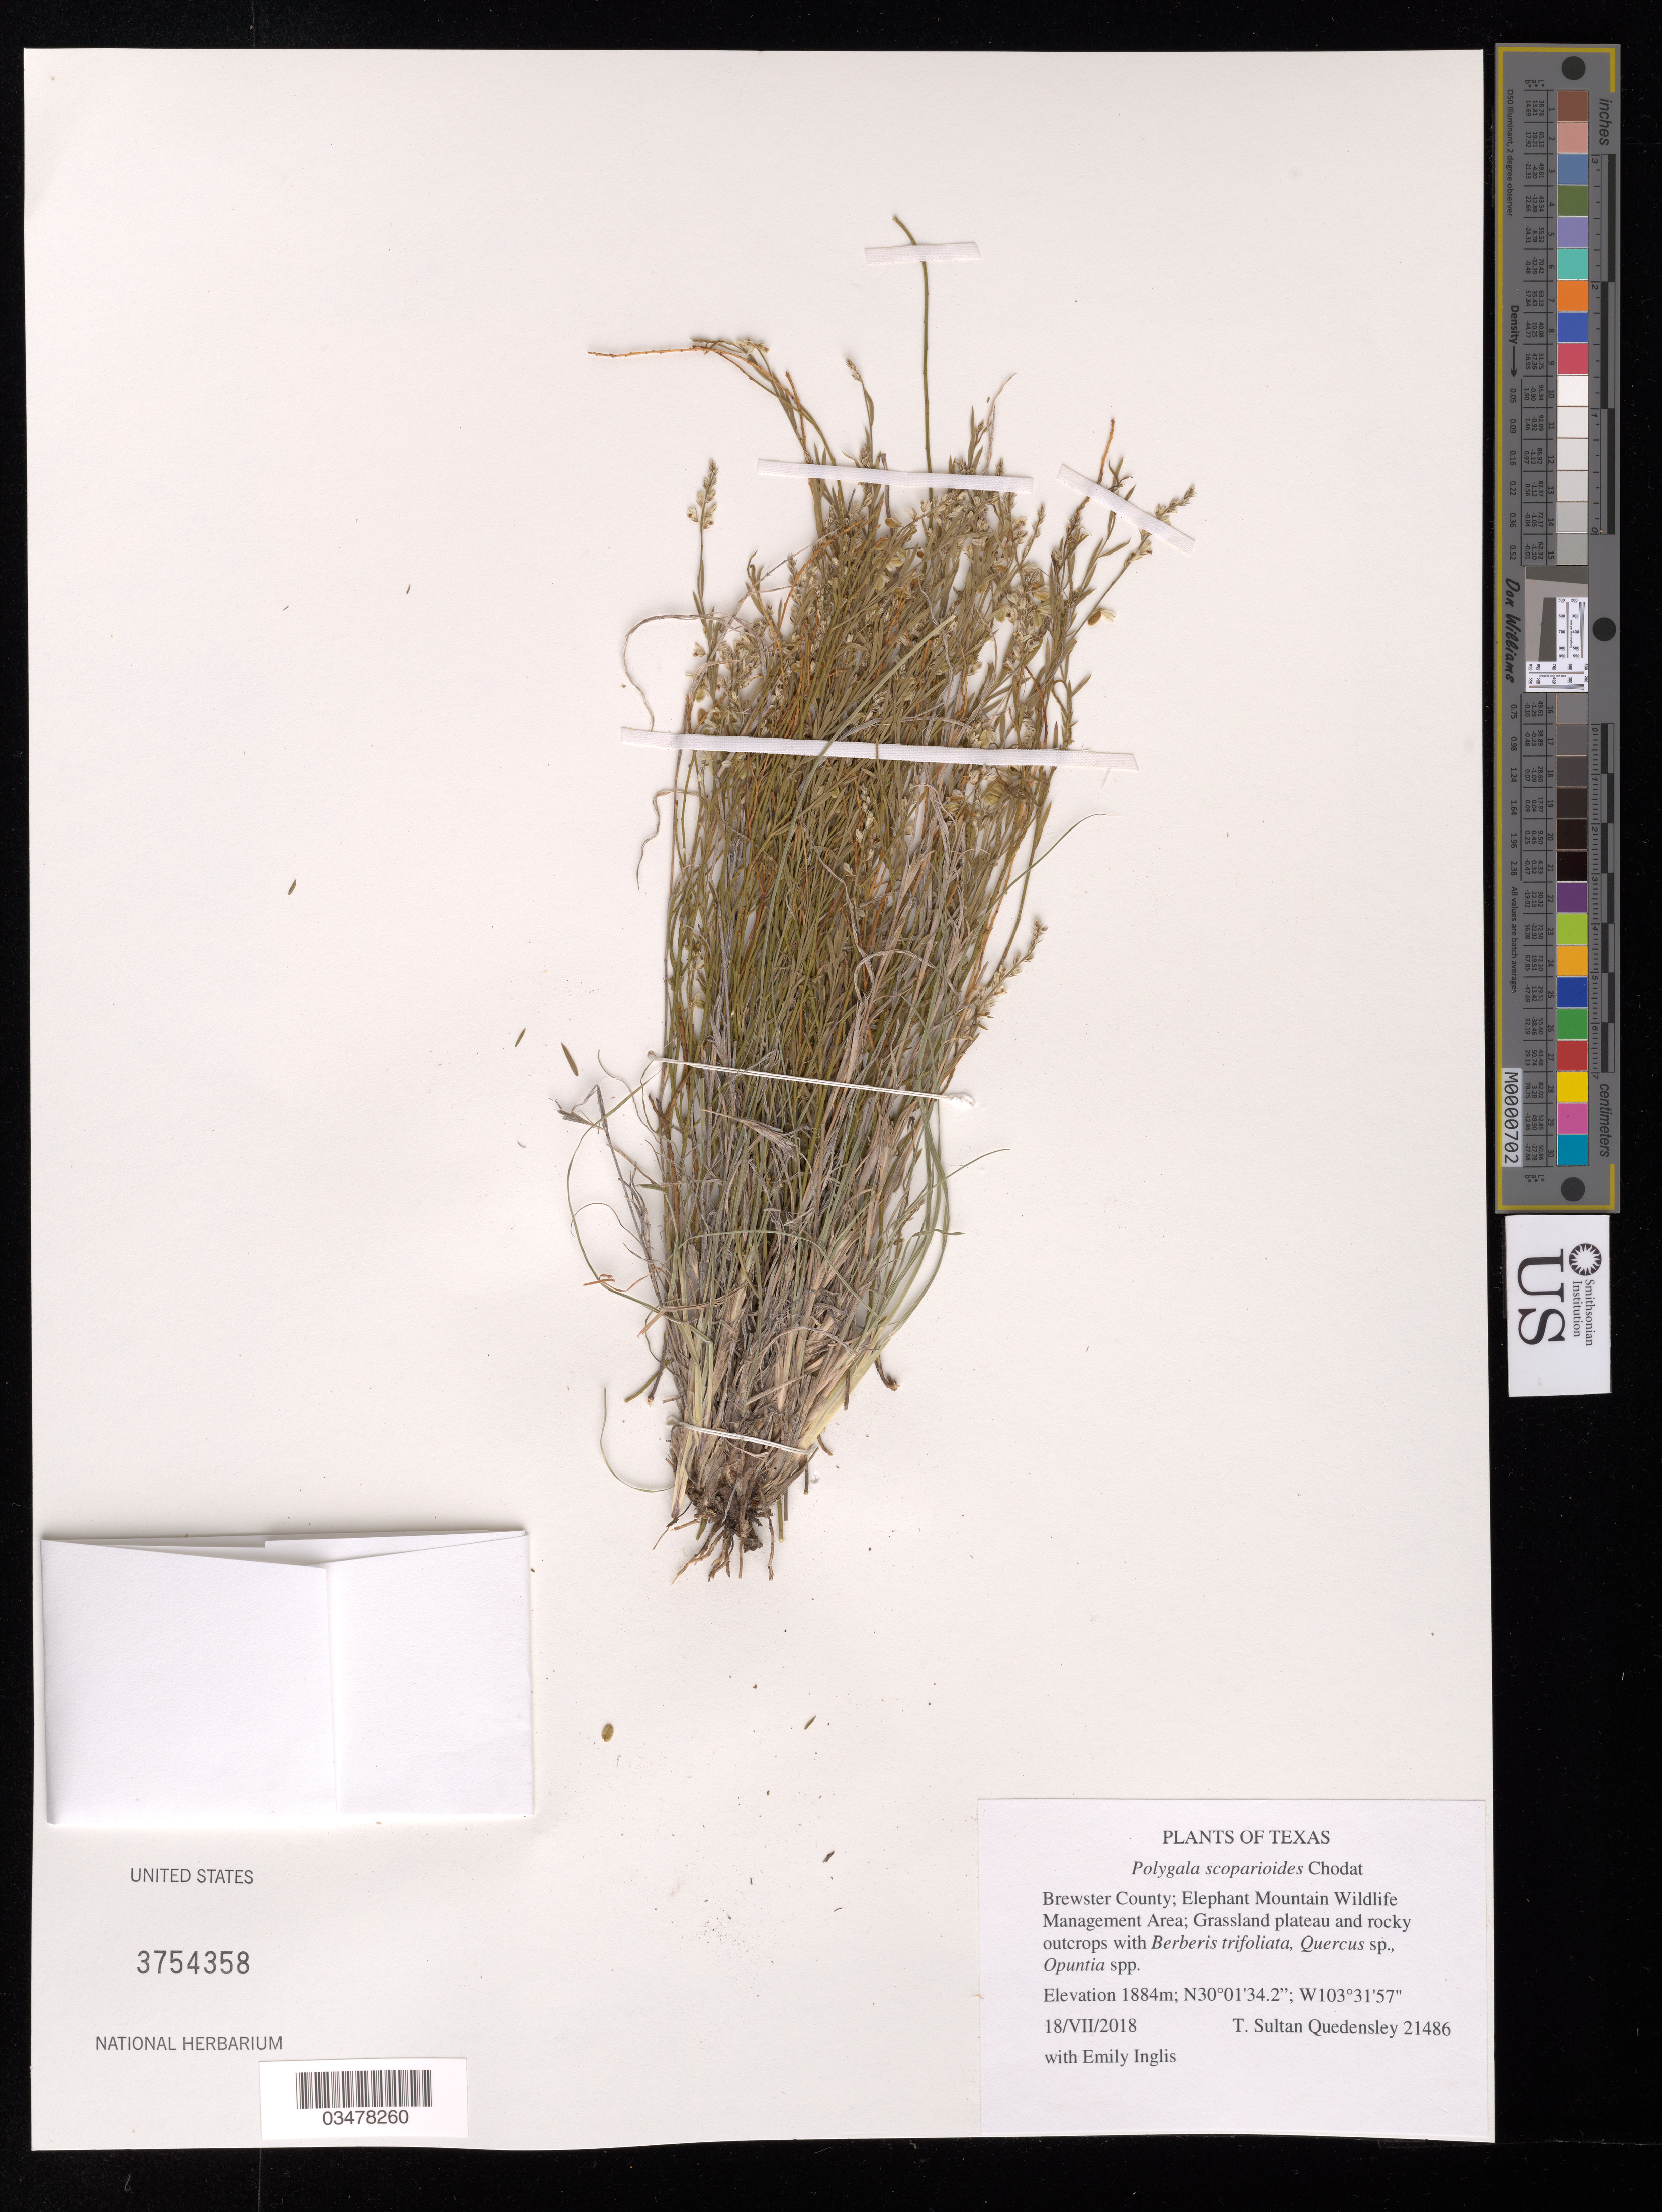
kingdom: Plantae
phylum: Tracheophyta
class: Magnoliopsida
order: Fabales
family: Polygalaceae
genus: Polygala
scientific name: Polygala scoparioides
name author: Chodat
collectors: T. S. Quedensley & E. Inglis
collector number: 21486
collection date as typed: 18 Jul 2018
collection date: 2018-07-18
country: United States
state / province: Texas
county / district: Brewster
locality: Elephant Mountain Wildlife Management Area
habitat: Grassland plateau and rocky outcrops. With Berberis trifoliata, Quercus sp., Opuntia sp.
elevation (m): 1884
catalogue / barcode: US 3754358